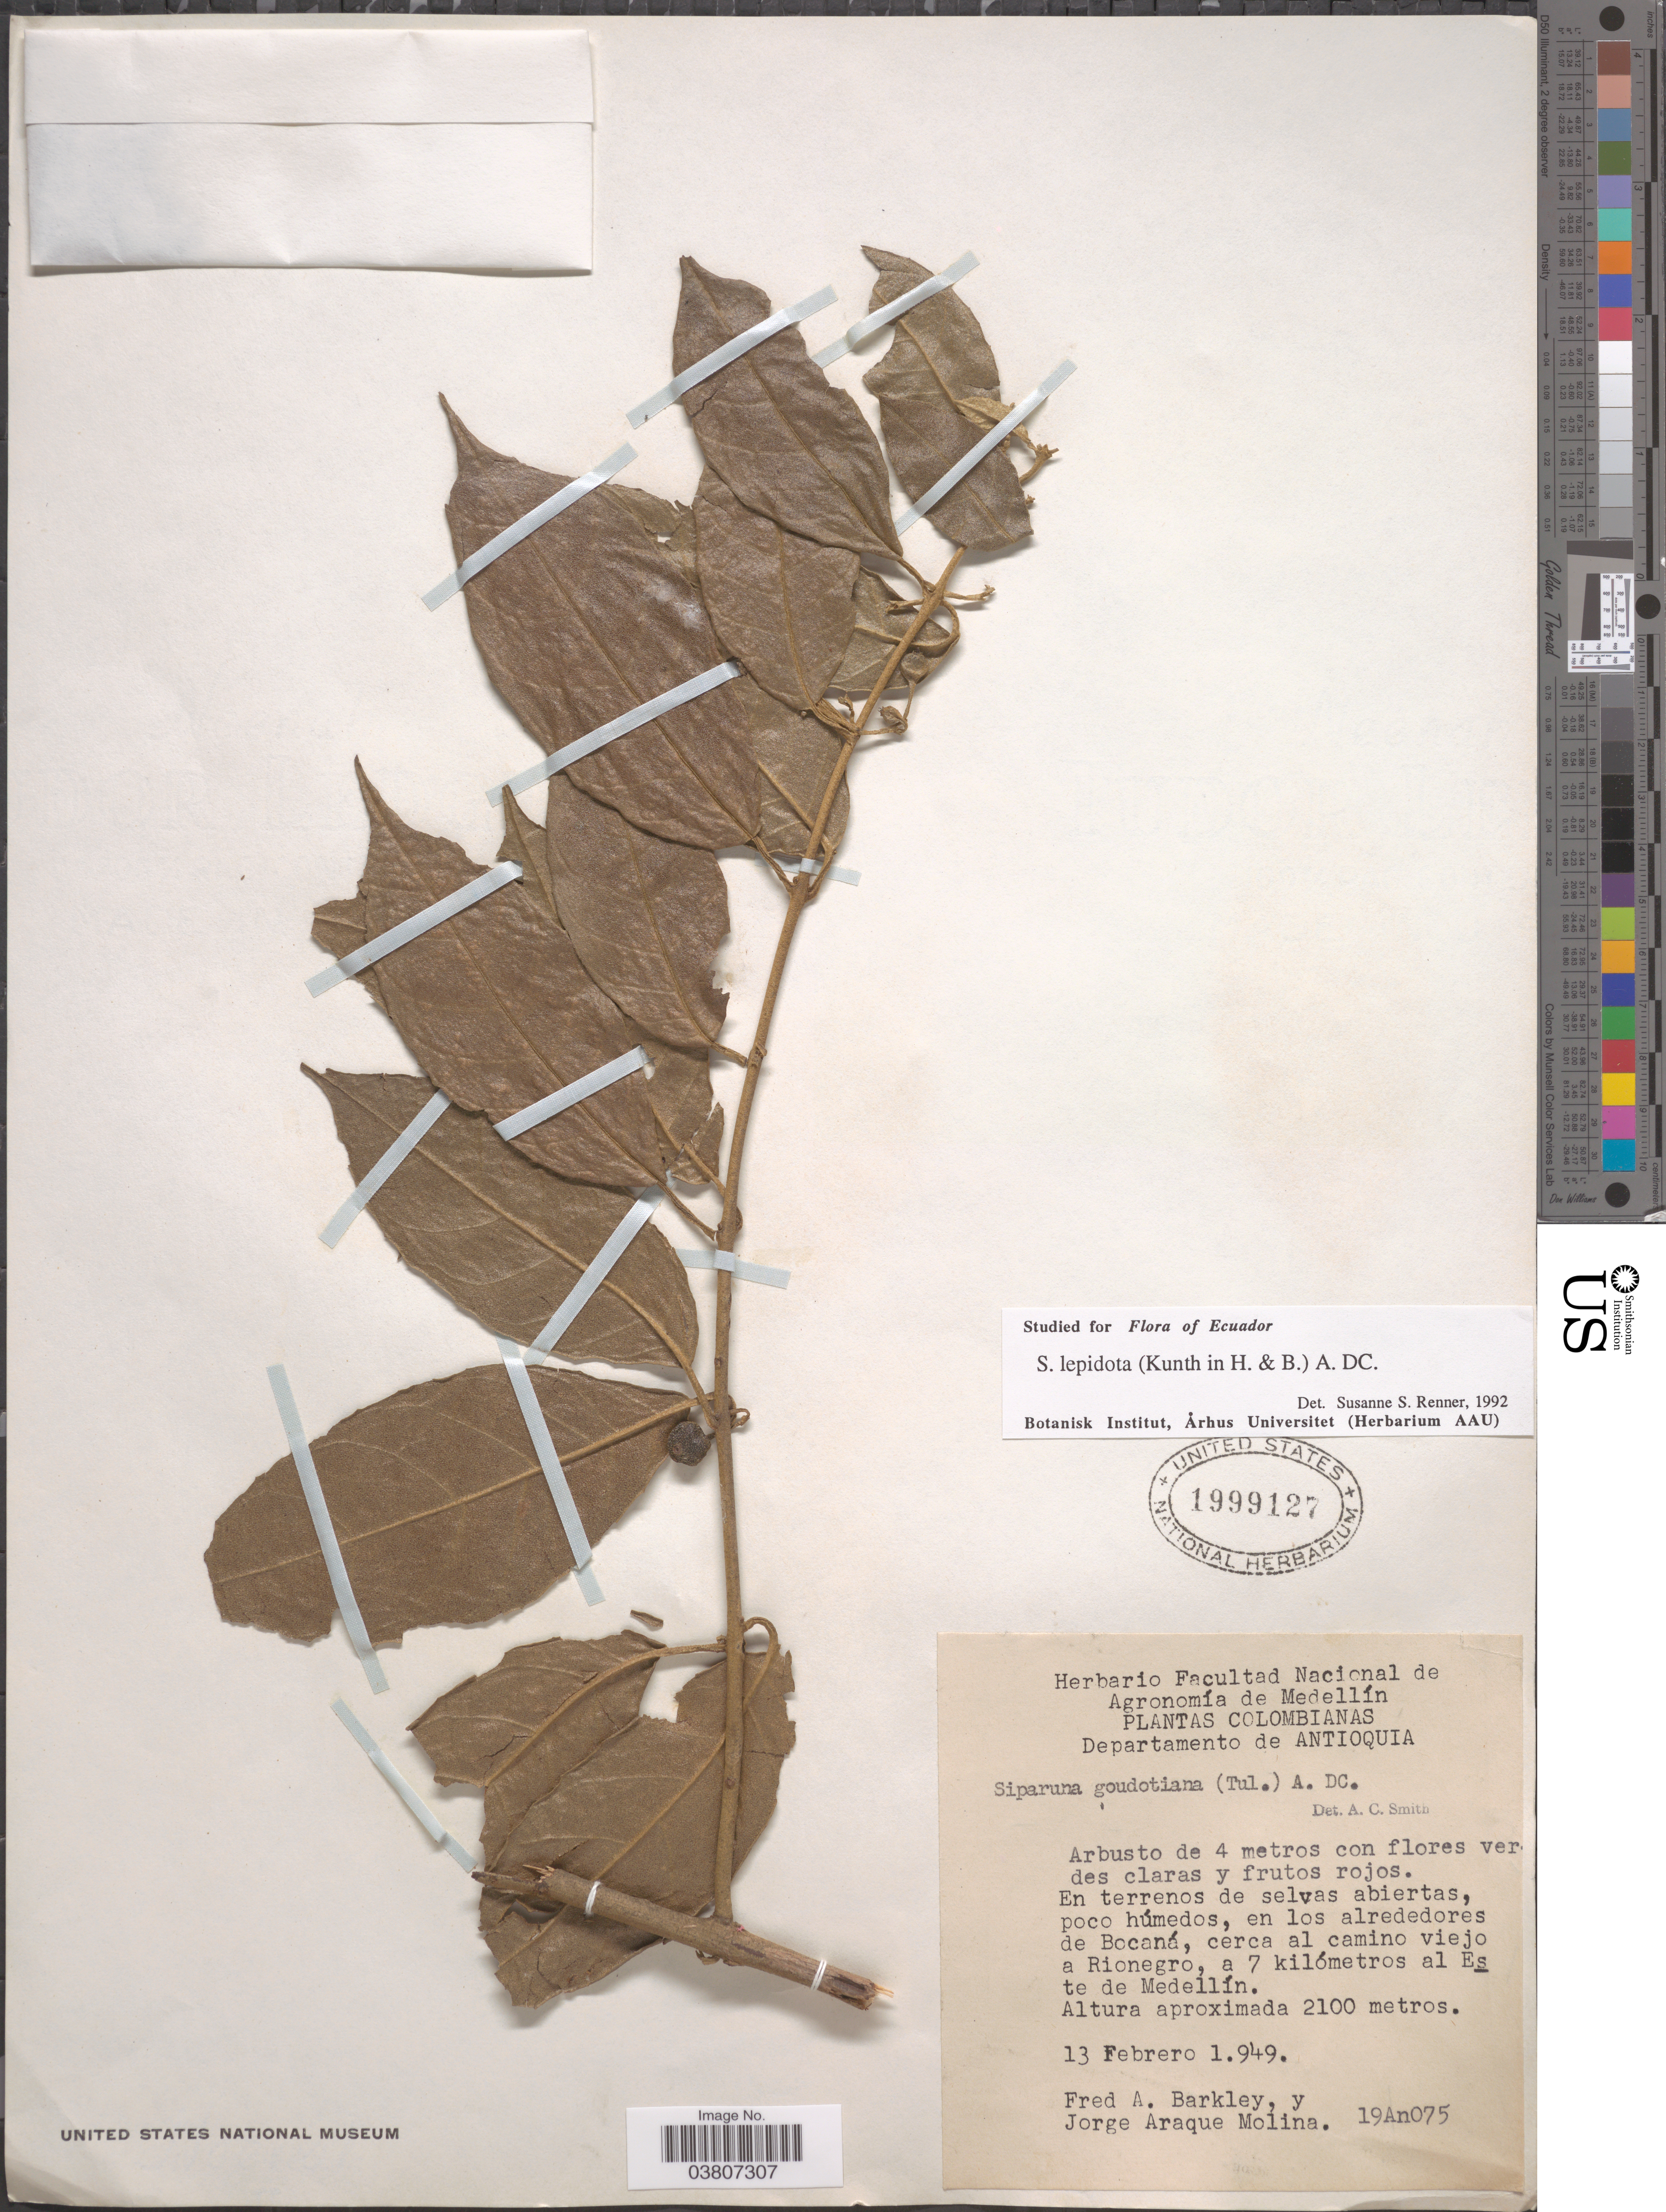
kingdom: Plantae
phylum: Tracheophyta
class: Magnoliopsida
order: Laurales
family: Siparunaceae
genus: Siparuna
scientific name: Siparuna lepidota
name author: (Kunth) A. DC.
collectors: F. A. Barkley & J. A. Molina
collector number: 19An075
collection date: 1949-02-13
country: Colombia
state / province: Antioquia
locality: Departamento de Antioquia. En los alrededores de Bocaná, cerca al camino viejo a Rionegro, a 7 kilómetros al Este de Medellín.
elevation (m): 2100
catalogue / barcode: US 1999127